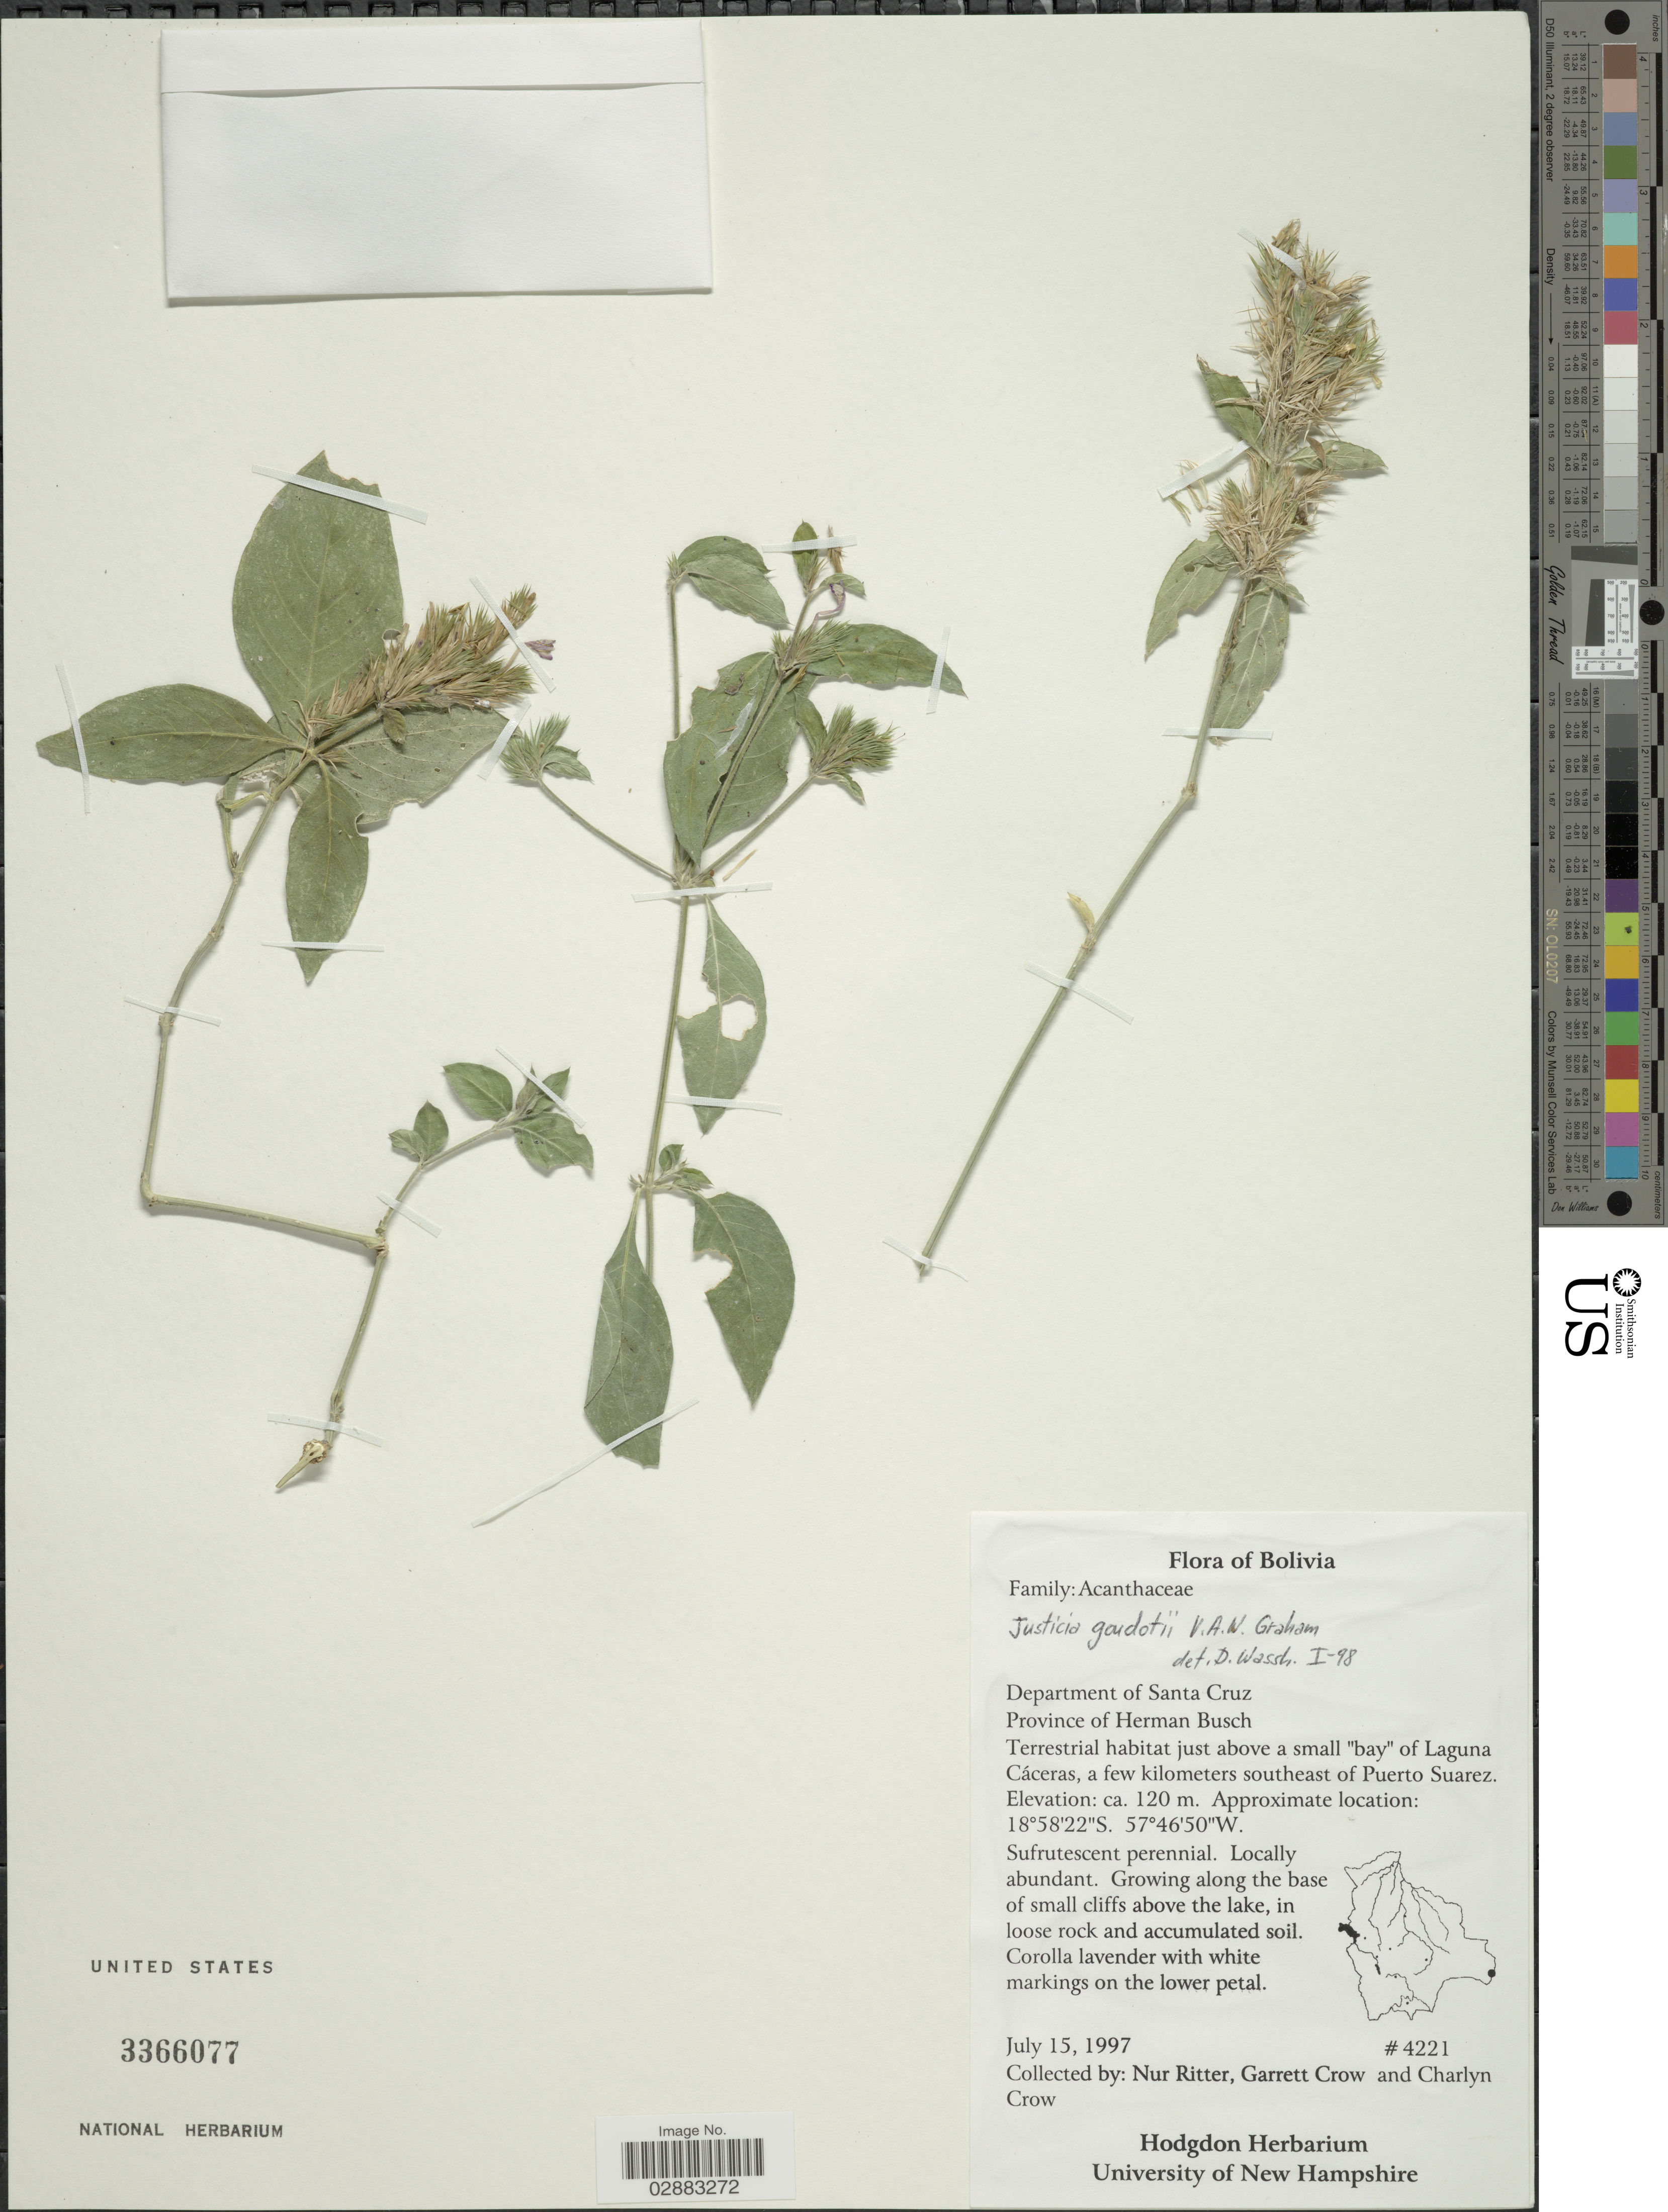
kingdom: Plantae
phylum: Tracheophyta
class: Magnoliopsida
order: Lamiales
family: Acanthaceae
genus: Justicia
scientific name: Justicia goudotii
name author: V.A.W. Graham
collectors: N. Ritter, G. E. Crow & C. Crow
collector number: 4221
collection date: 1997-07-15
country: Bolivia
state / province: Santa Cruz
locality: Department of Santa Cruz. Province of Herman Busch. Terrestrial habitat just above a small "bay" of Laguna Cáceras, a few kilometers southeast of Puerto Suarez.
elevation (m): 120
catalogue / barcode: US 3366077